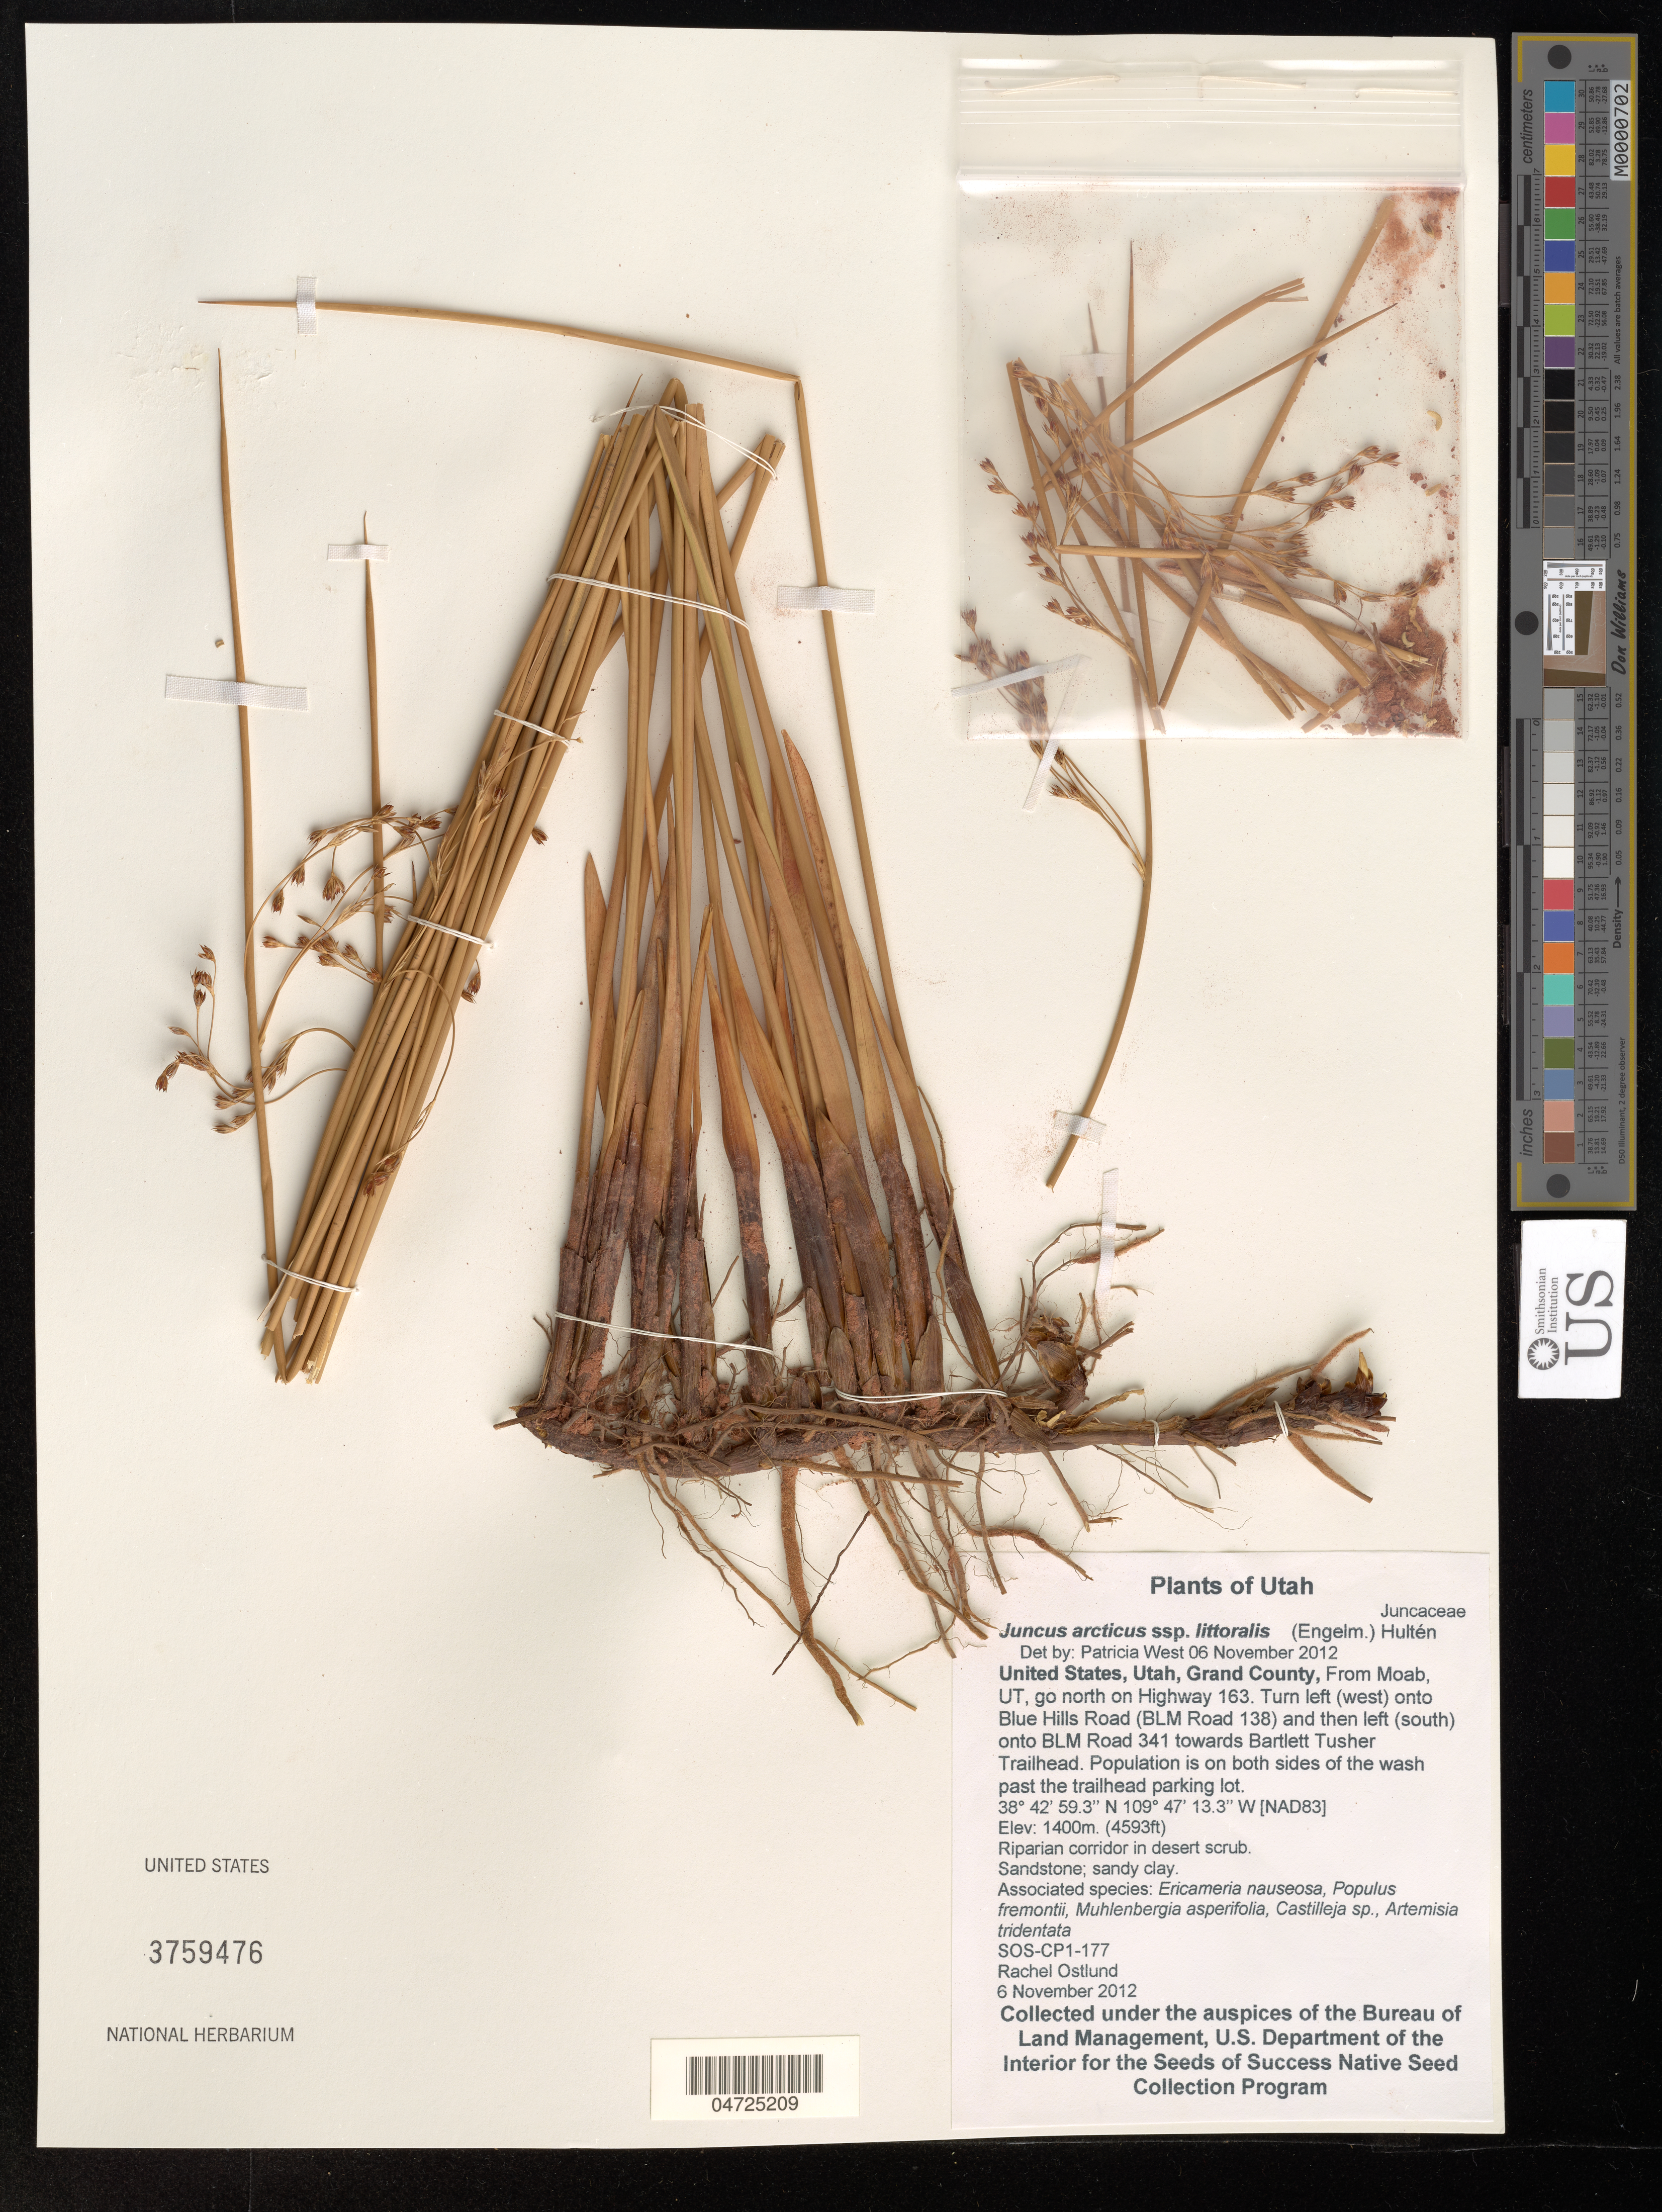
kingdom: Plantae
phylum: Tracheophyta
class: Liliopsida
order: Poales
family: Juncaceae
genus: Juncus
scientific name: Juncus arcticus subsp. littoralis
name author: (Engelm.) Hultén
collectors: R. Ostlund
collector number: SOS-CP1-177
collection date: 2012-11-06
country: United States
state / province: Utah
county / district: Grand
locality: Grand County, From Moab, UT, go north on Highway 163. Turn left (west) onto Blue Hills Road (BLM Road 138) and then left (south) onto BLM Road 341 towards Bartlett Tusher Trailhead. Population is on both sides of the wash past the trailhead parking lot. [NAD83].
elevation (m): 1400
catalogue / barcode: US 3759476